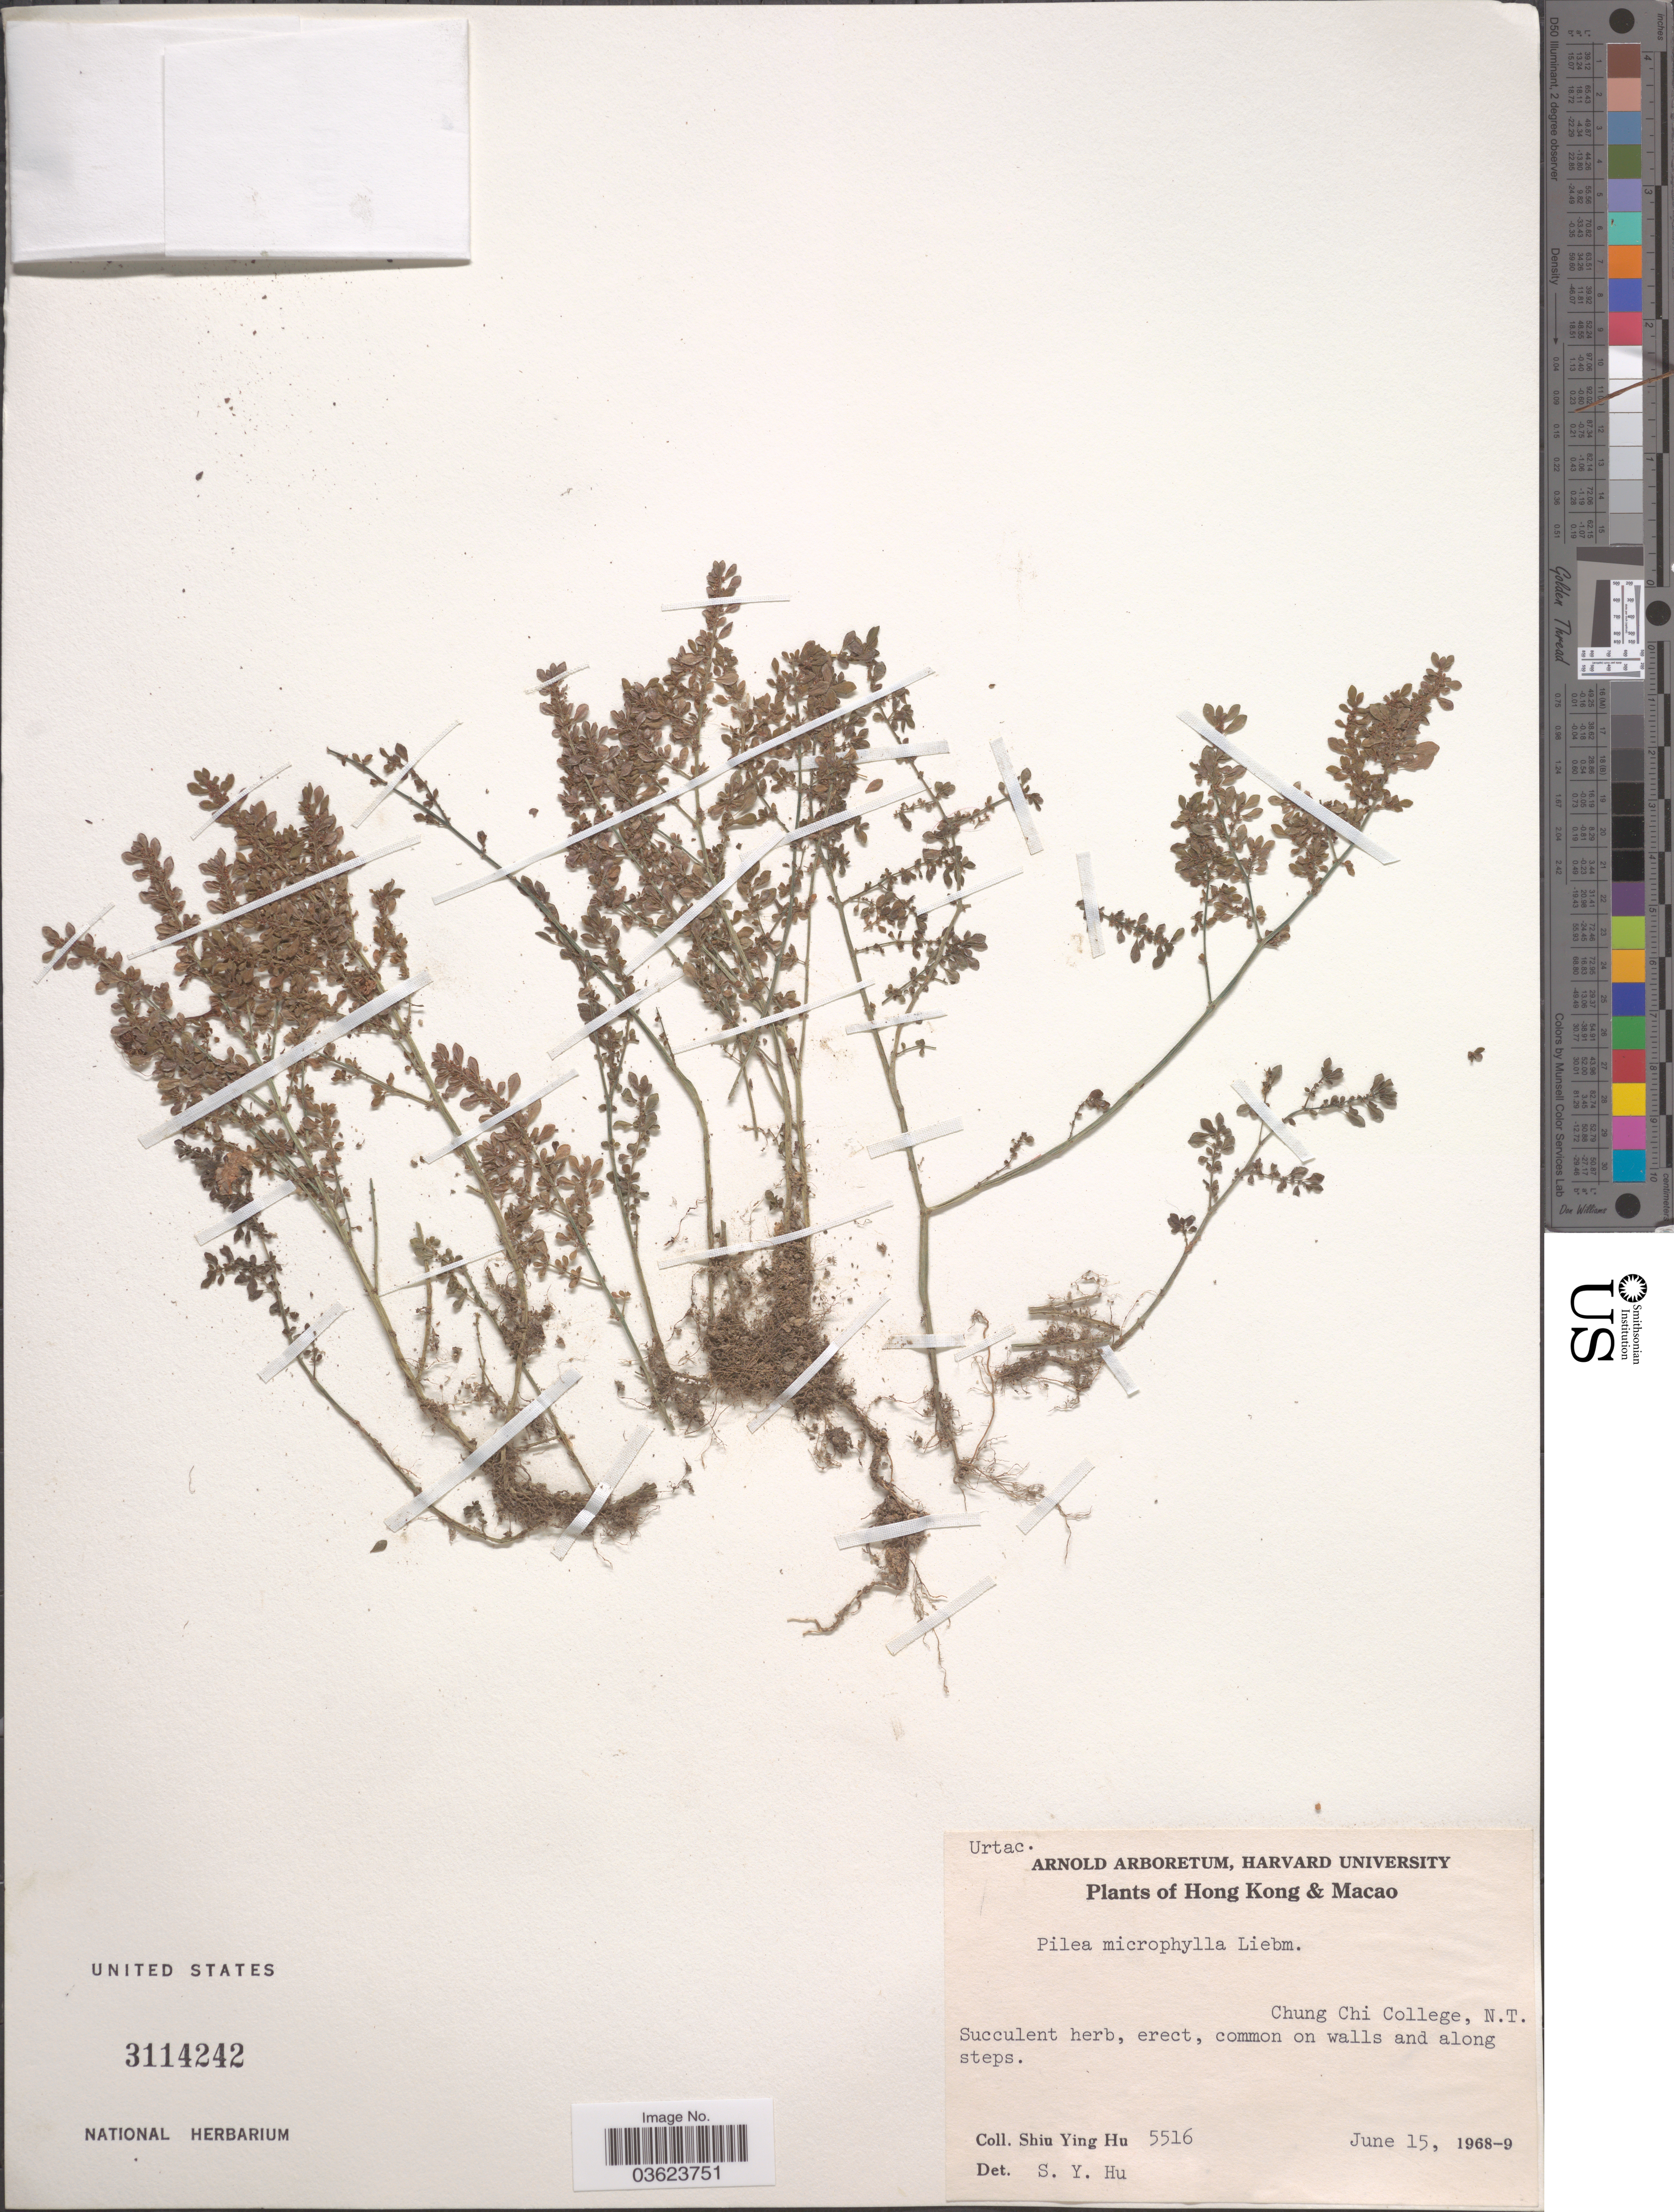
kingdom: Plantae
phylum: Tracheophyta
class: Magnoliopsida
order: Rosales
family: Urticaceae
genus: Pilea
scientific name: Pilea microphylla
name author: (L.) Liebm.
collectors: S. Y. Hu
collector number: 5516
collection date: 1968-06-15/1969-06-15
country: China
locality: Hong Kong & Macao. Chung Chi College, N.T.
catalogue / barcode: US 3114242